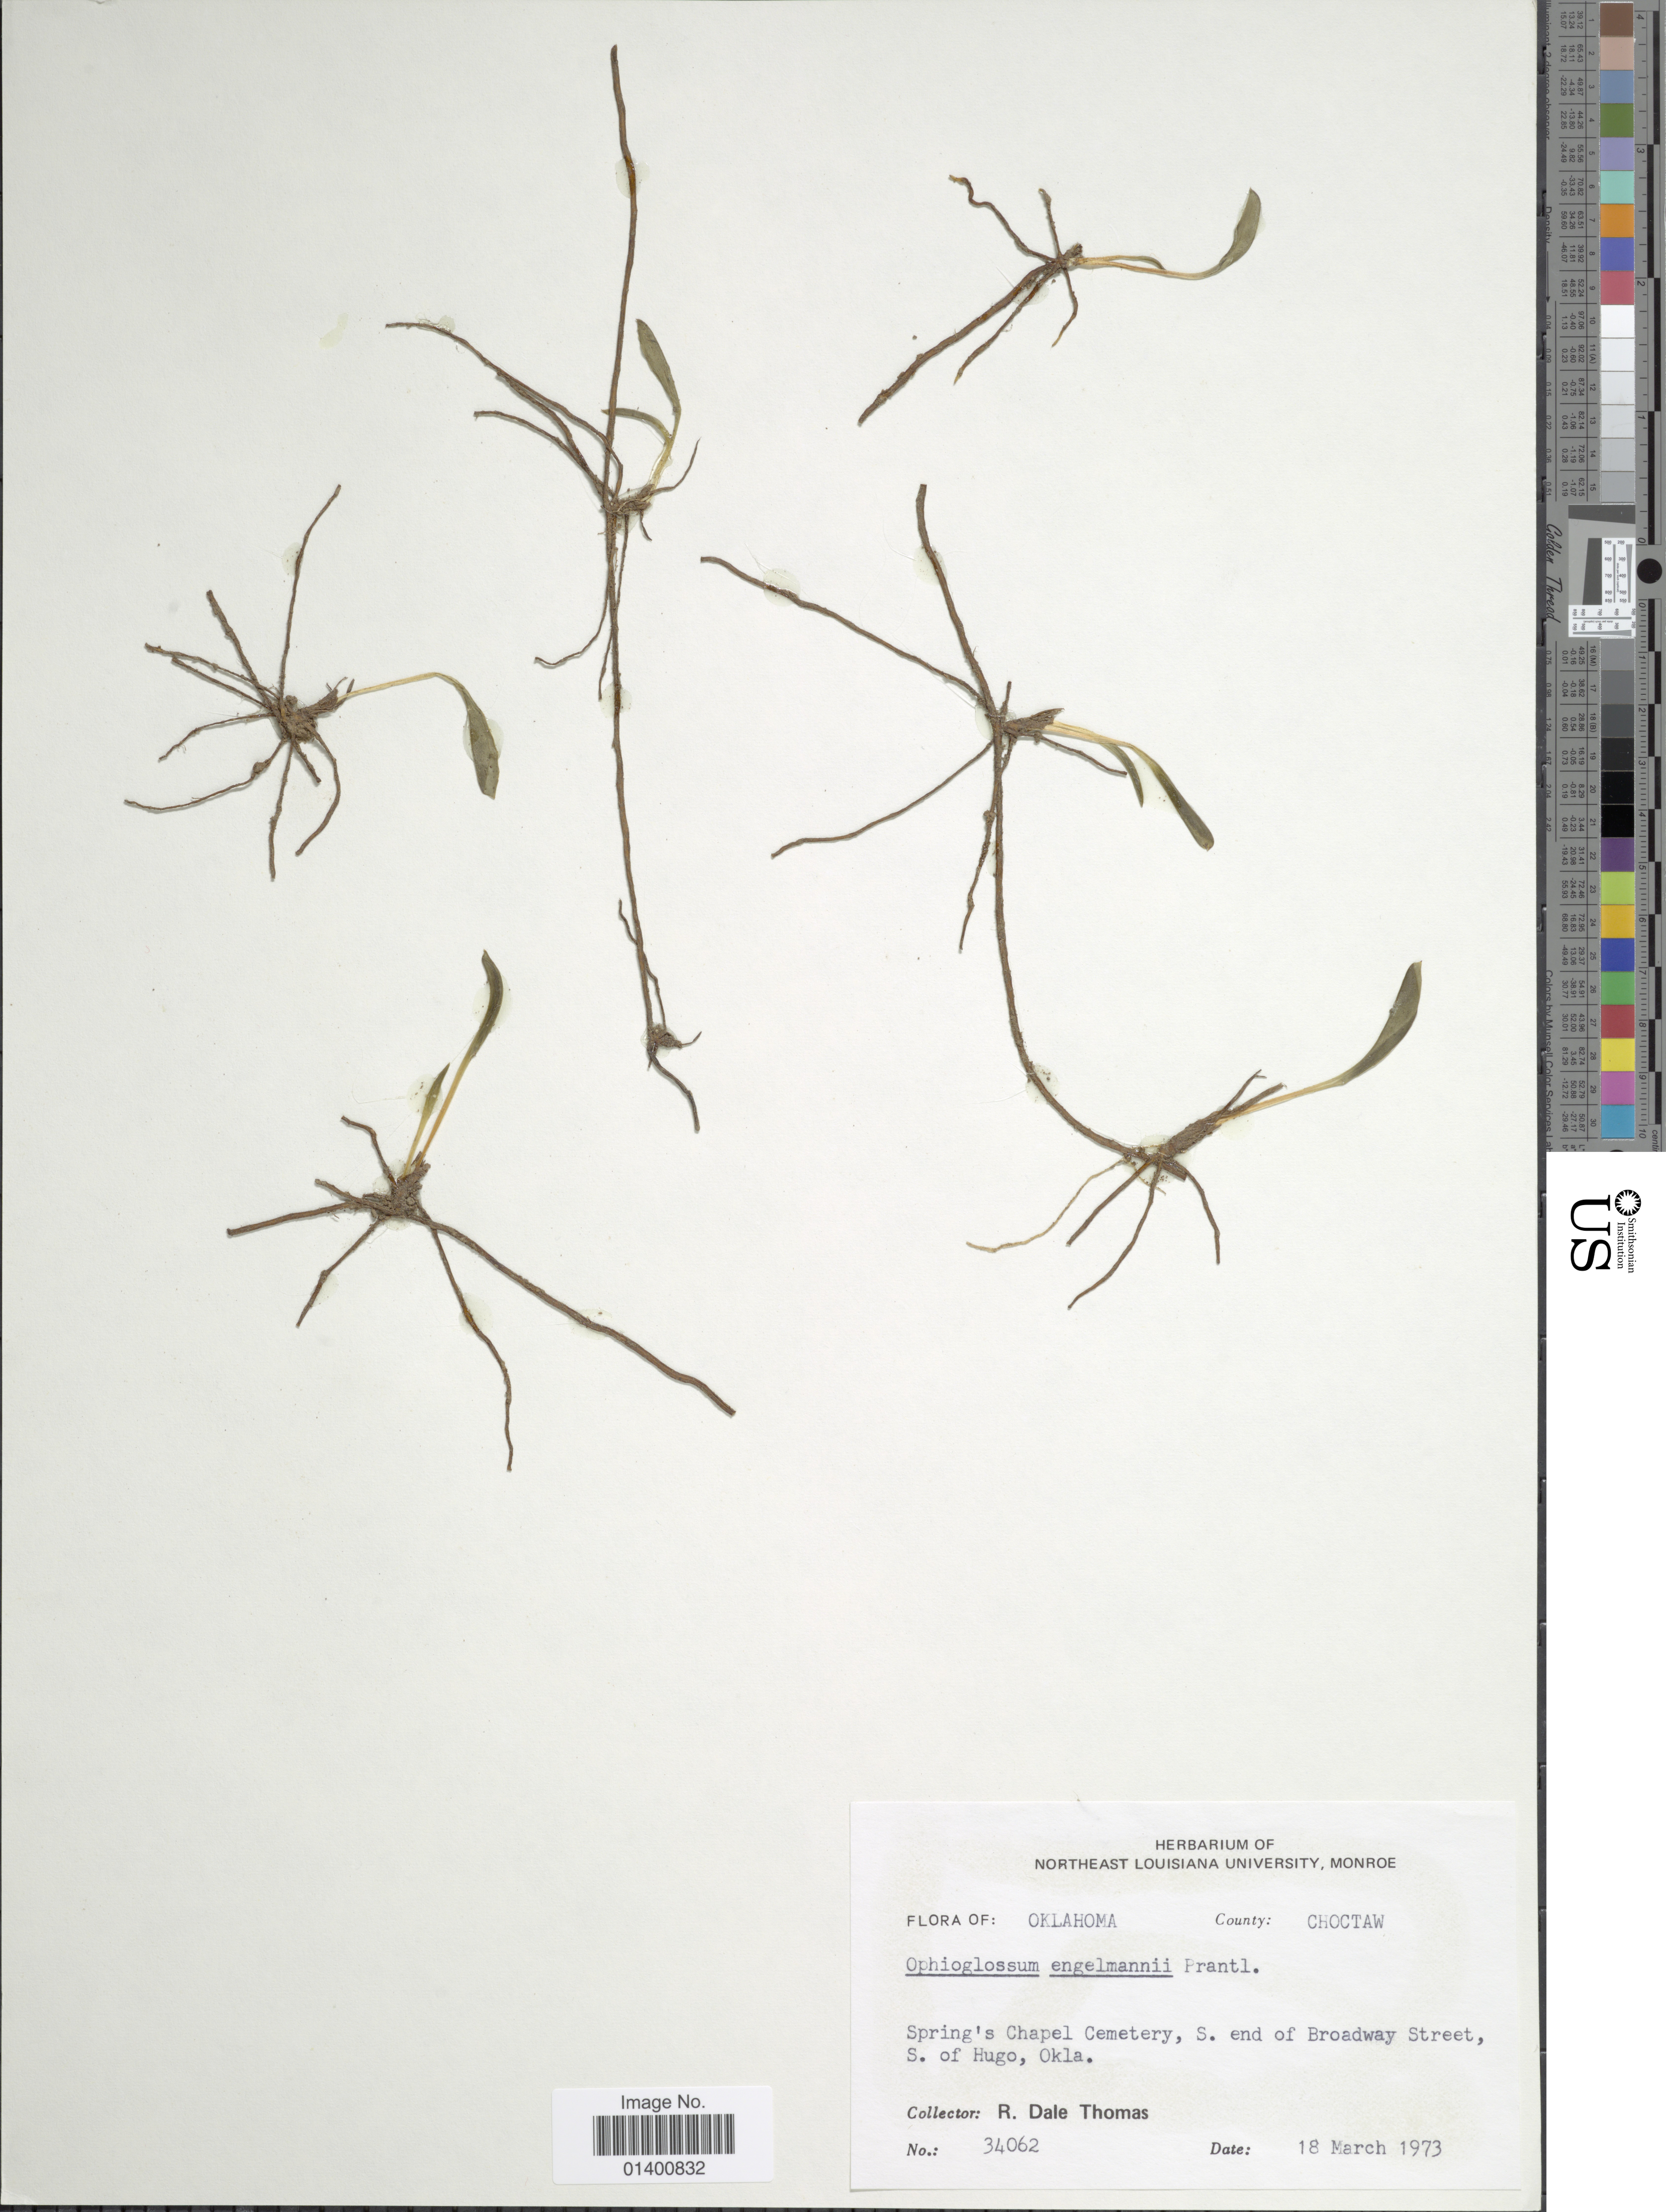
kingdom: Plantae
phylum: Tracheophyta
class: Polypodiopsida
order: Ophioglossales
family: Ophioglossaceae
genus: Ophioglossum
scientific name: Ophioglossum engelmannii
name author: Prantl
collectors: R. Thomas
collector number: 34062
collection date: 1973-03-18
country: United States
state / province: Oklahoma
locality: County Choctaw, Spring's Chapel Cemetery, S. end of Broadway Street, S. of Hugo